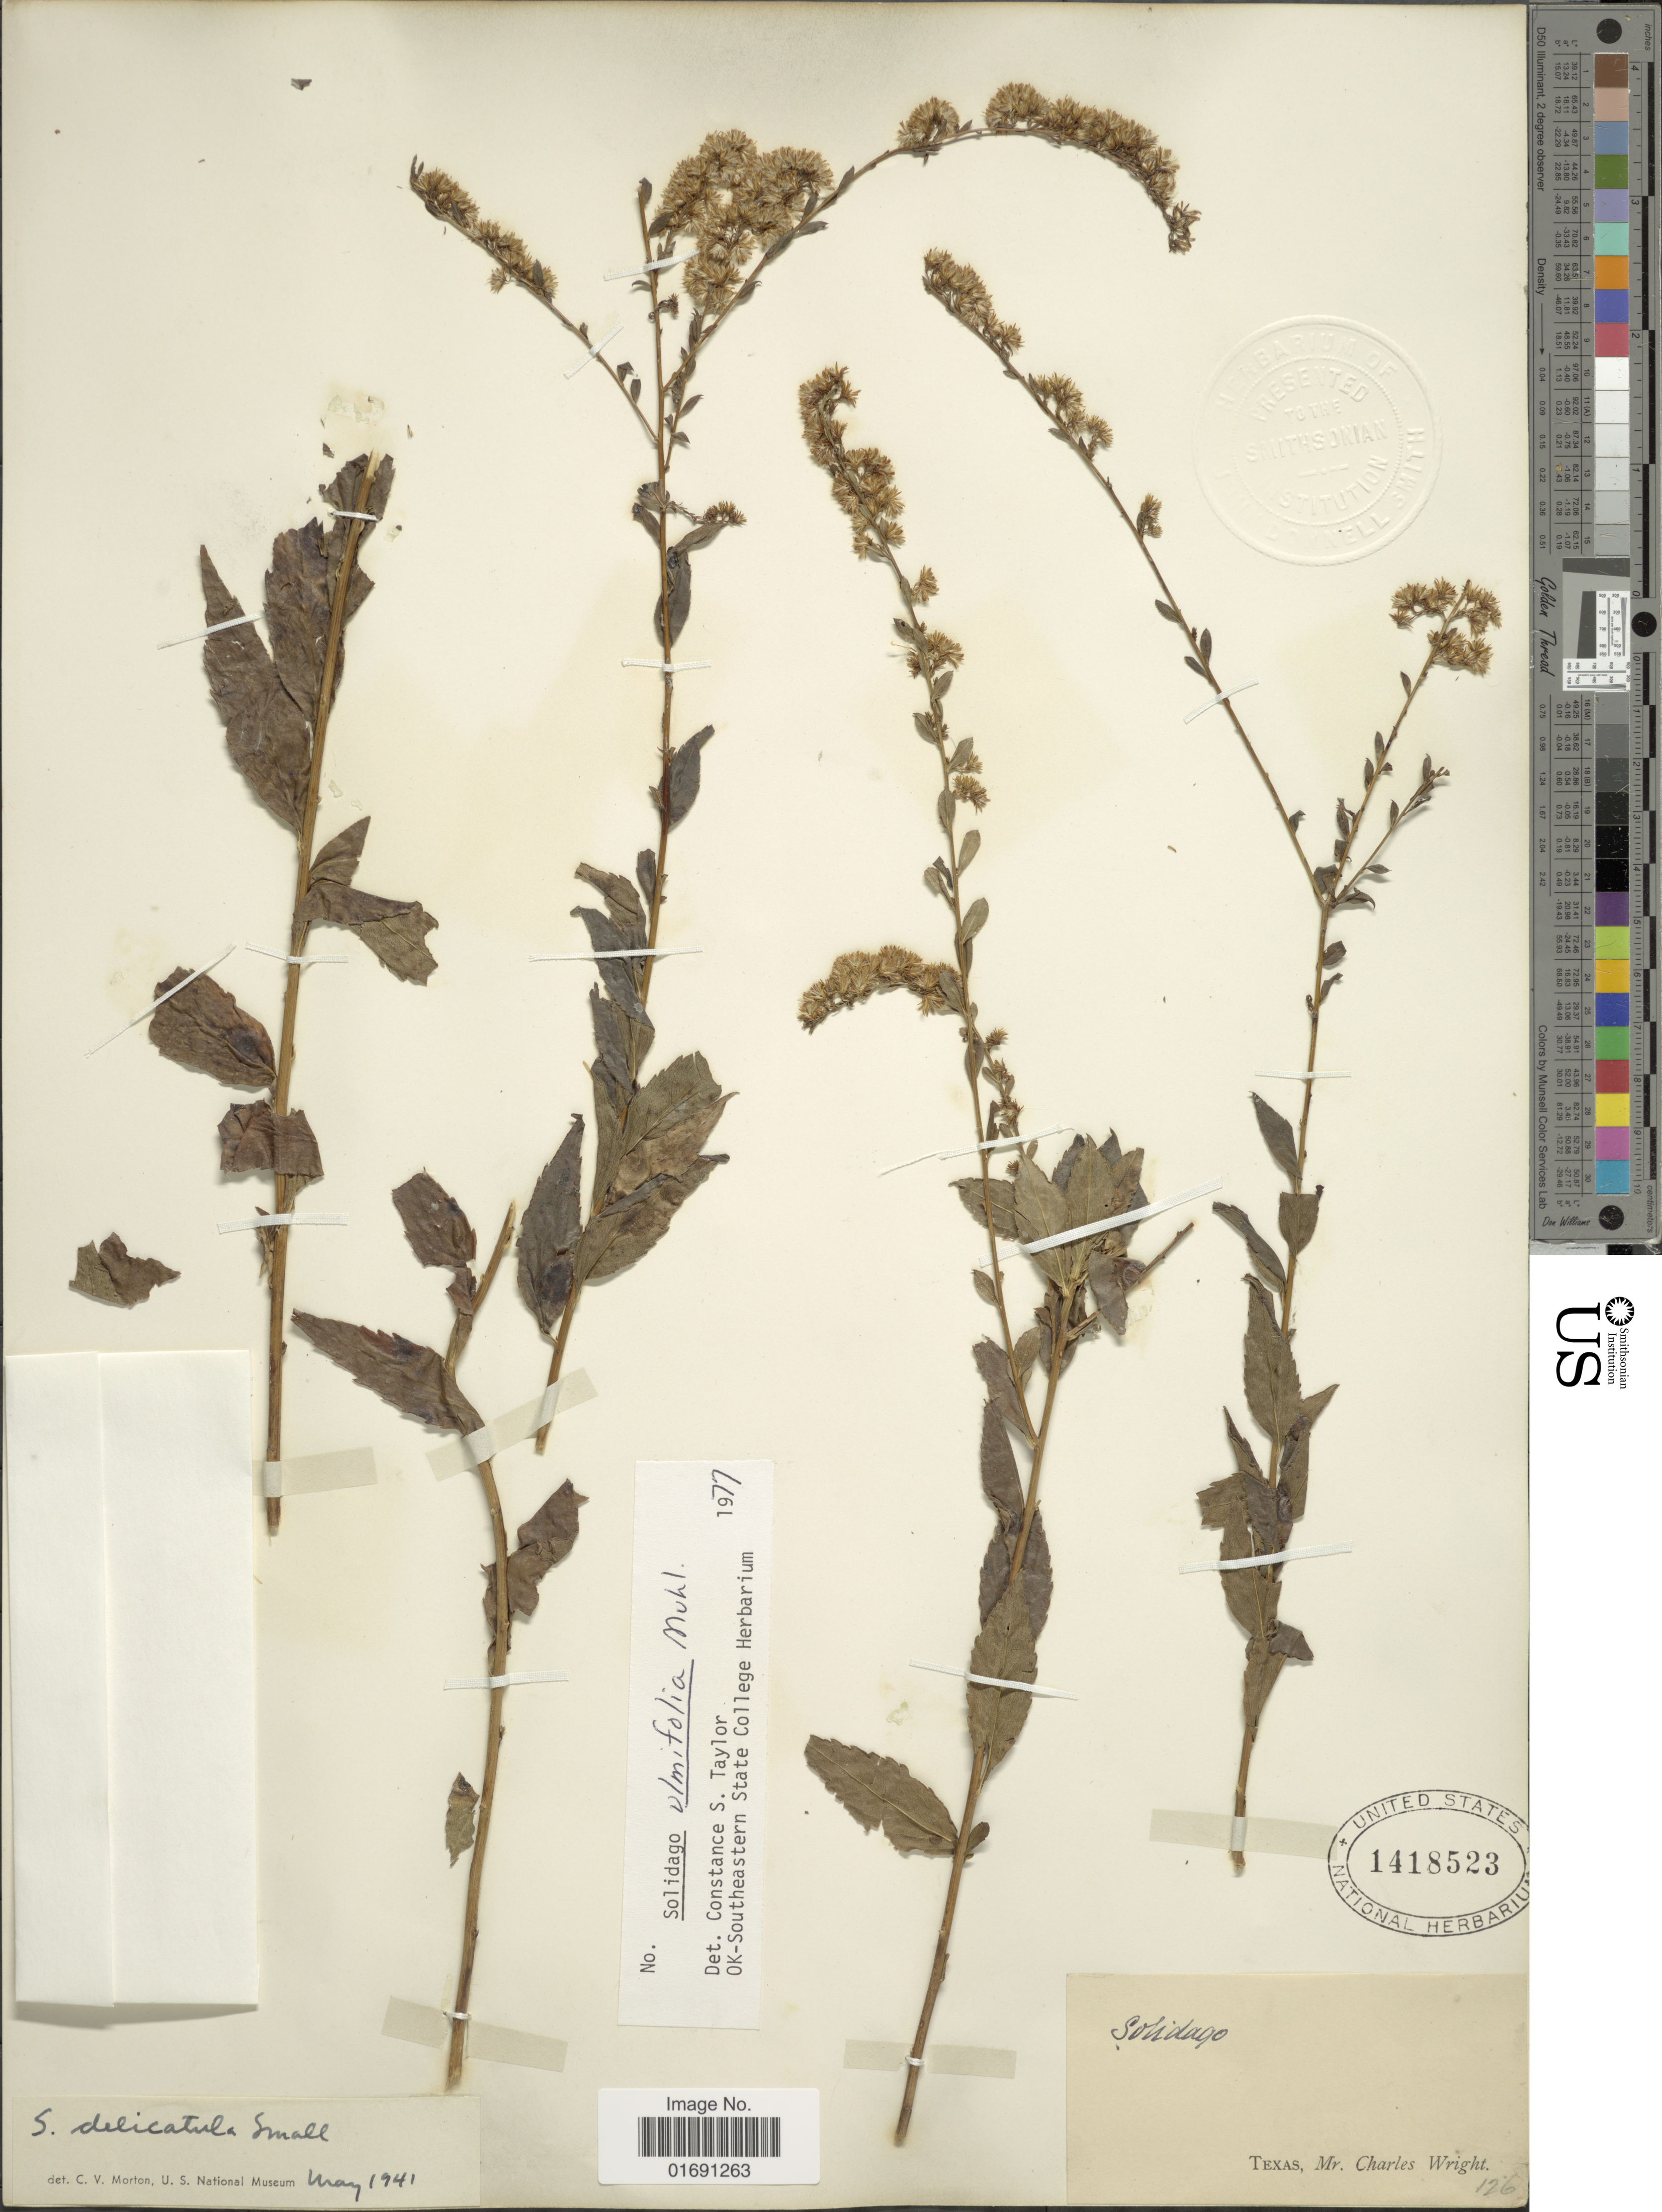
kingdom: Plantae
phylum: Tracheophyta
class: Magnoliopsida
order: Asterales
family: Asteraceae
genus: Solidago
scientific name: Solidago ulmifolia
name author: Muhl. ex Willd.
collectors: C. Wright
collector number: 126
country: United States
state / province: Texas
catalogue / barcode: US 1418523